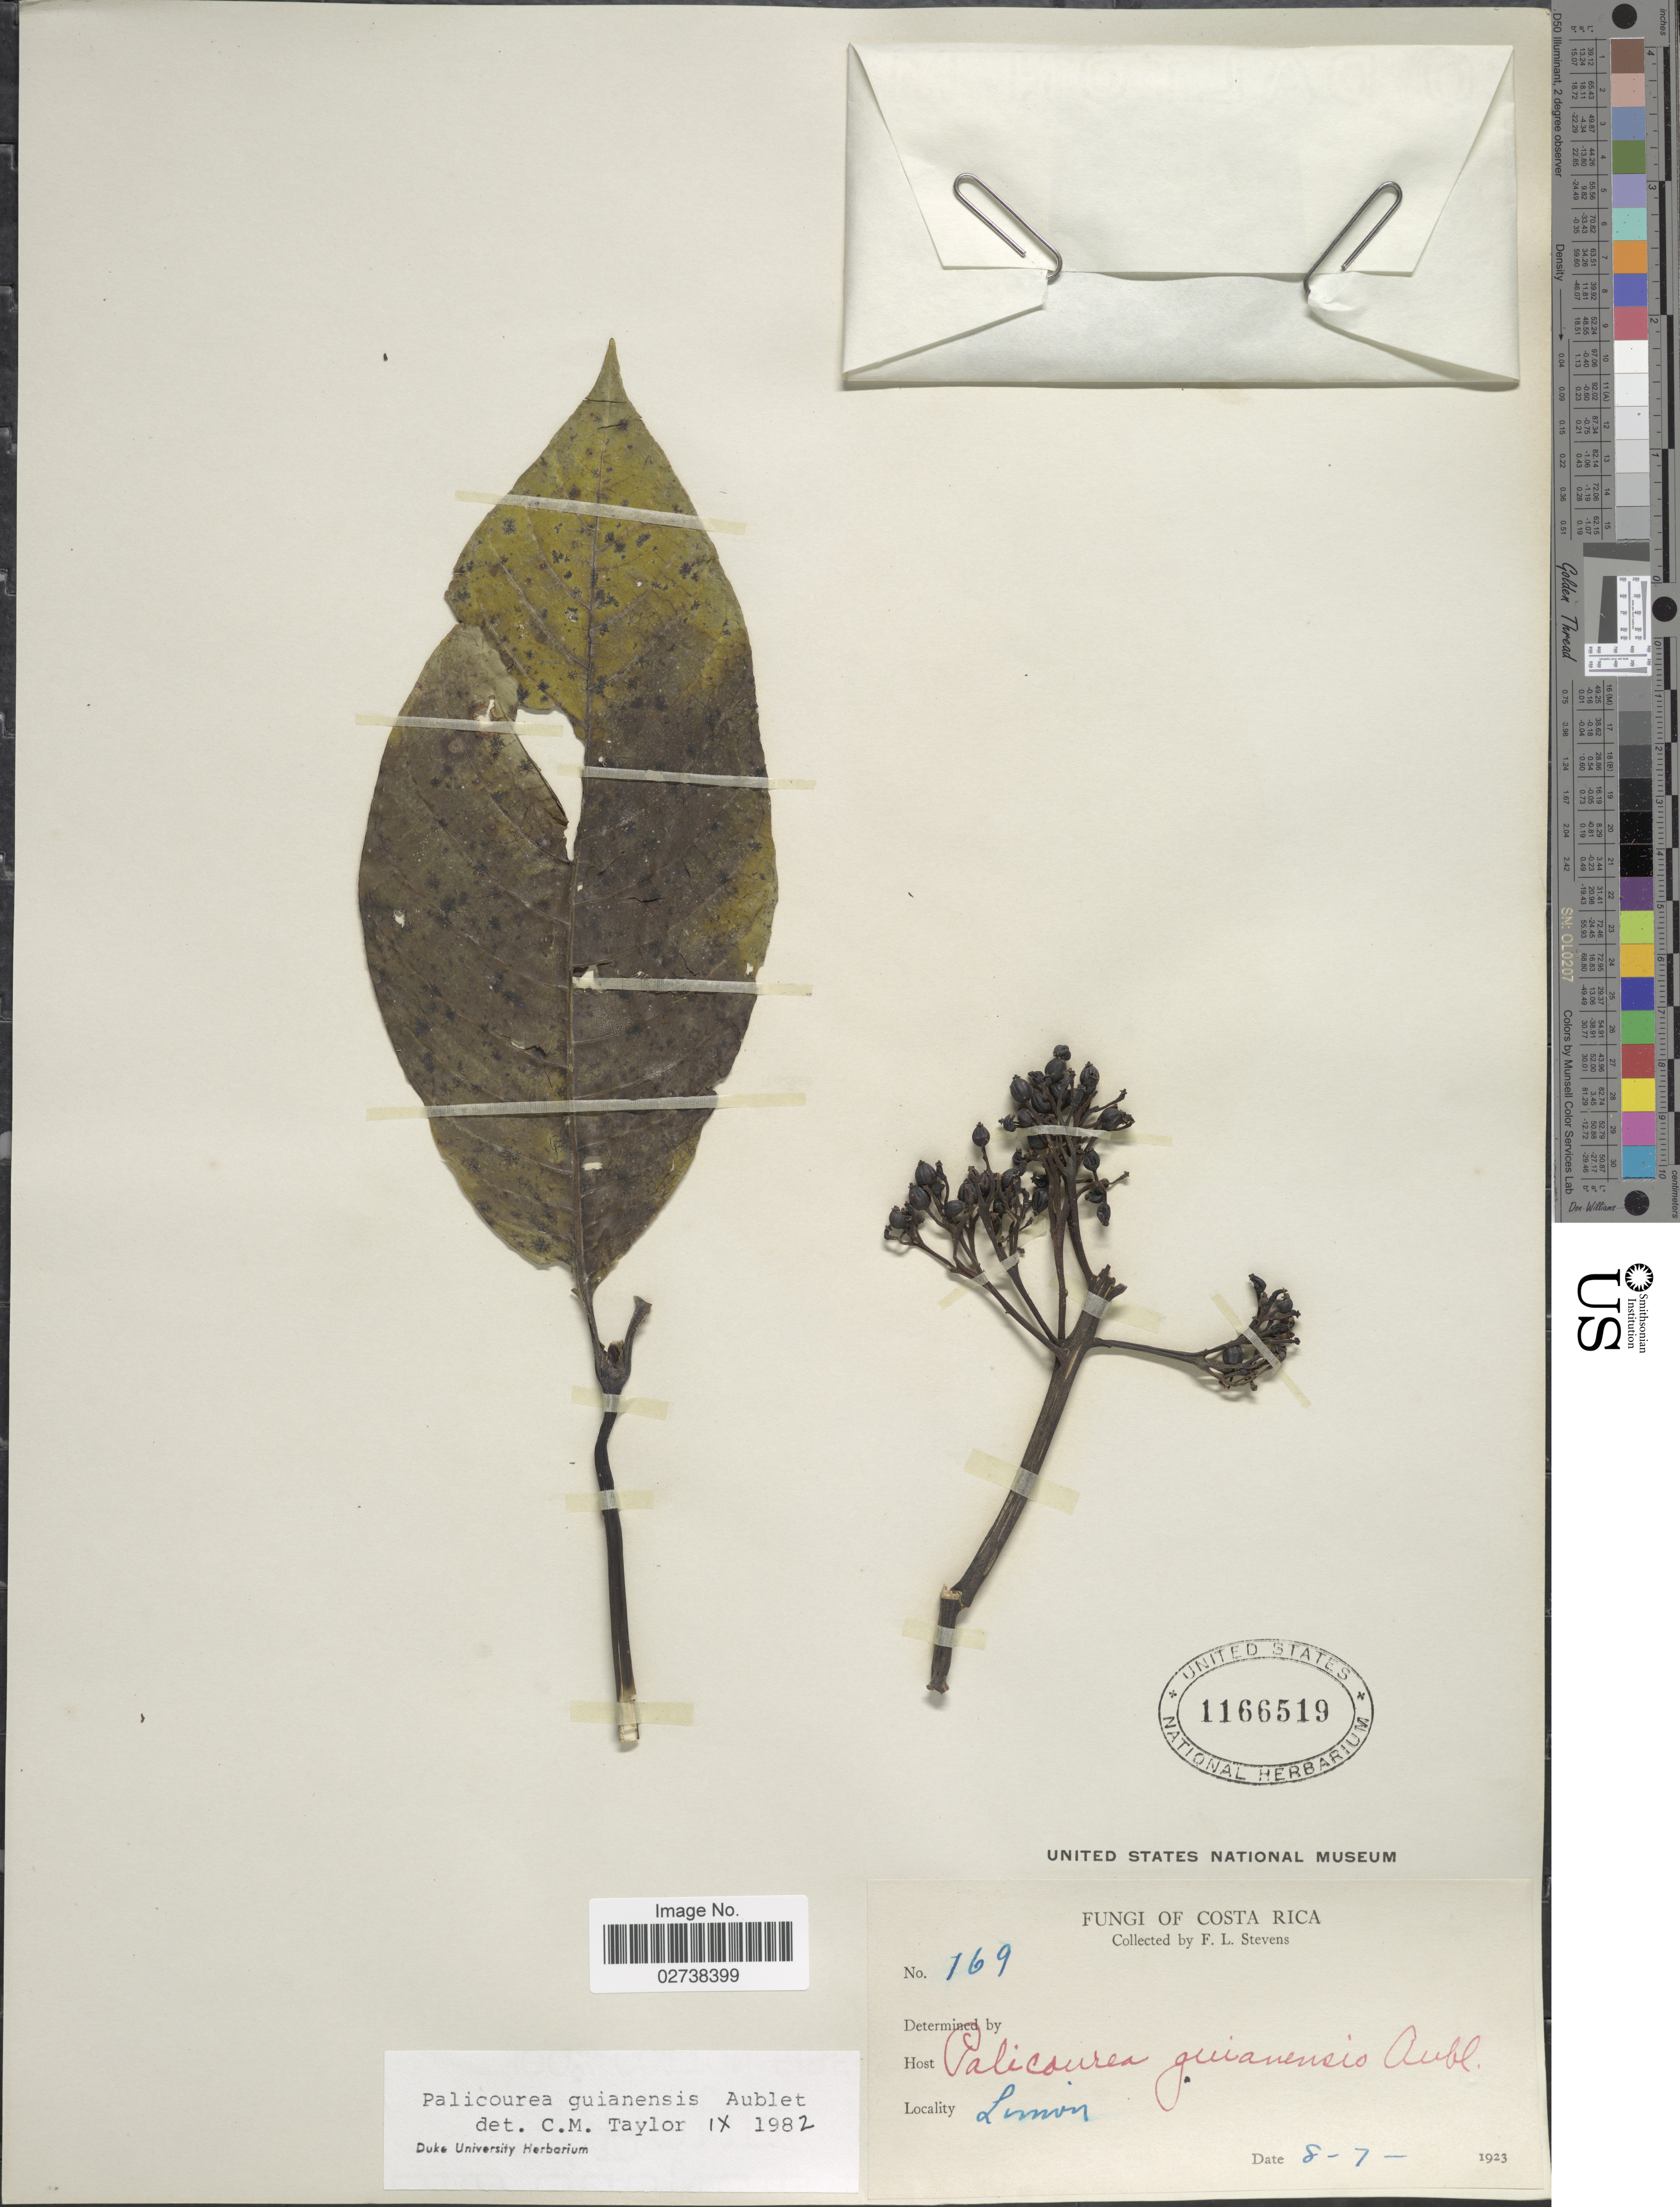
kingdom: Plantae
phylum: Tracheophyta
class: Magnoliopsida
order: Gentianales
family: Rubiaceae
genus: Palicourea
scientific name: Palicourea guianensis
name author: Aubl.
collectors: F. L. Stevens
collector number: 169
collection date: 1923-08-07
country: Costa Rica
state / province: Limón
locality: Limon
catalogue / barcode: US 1166519